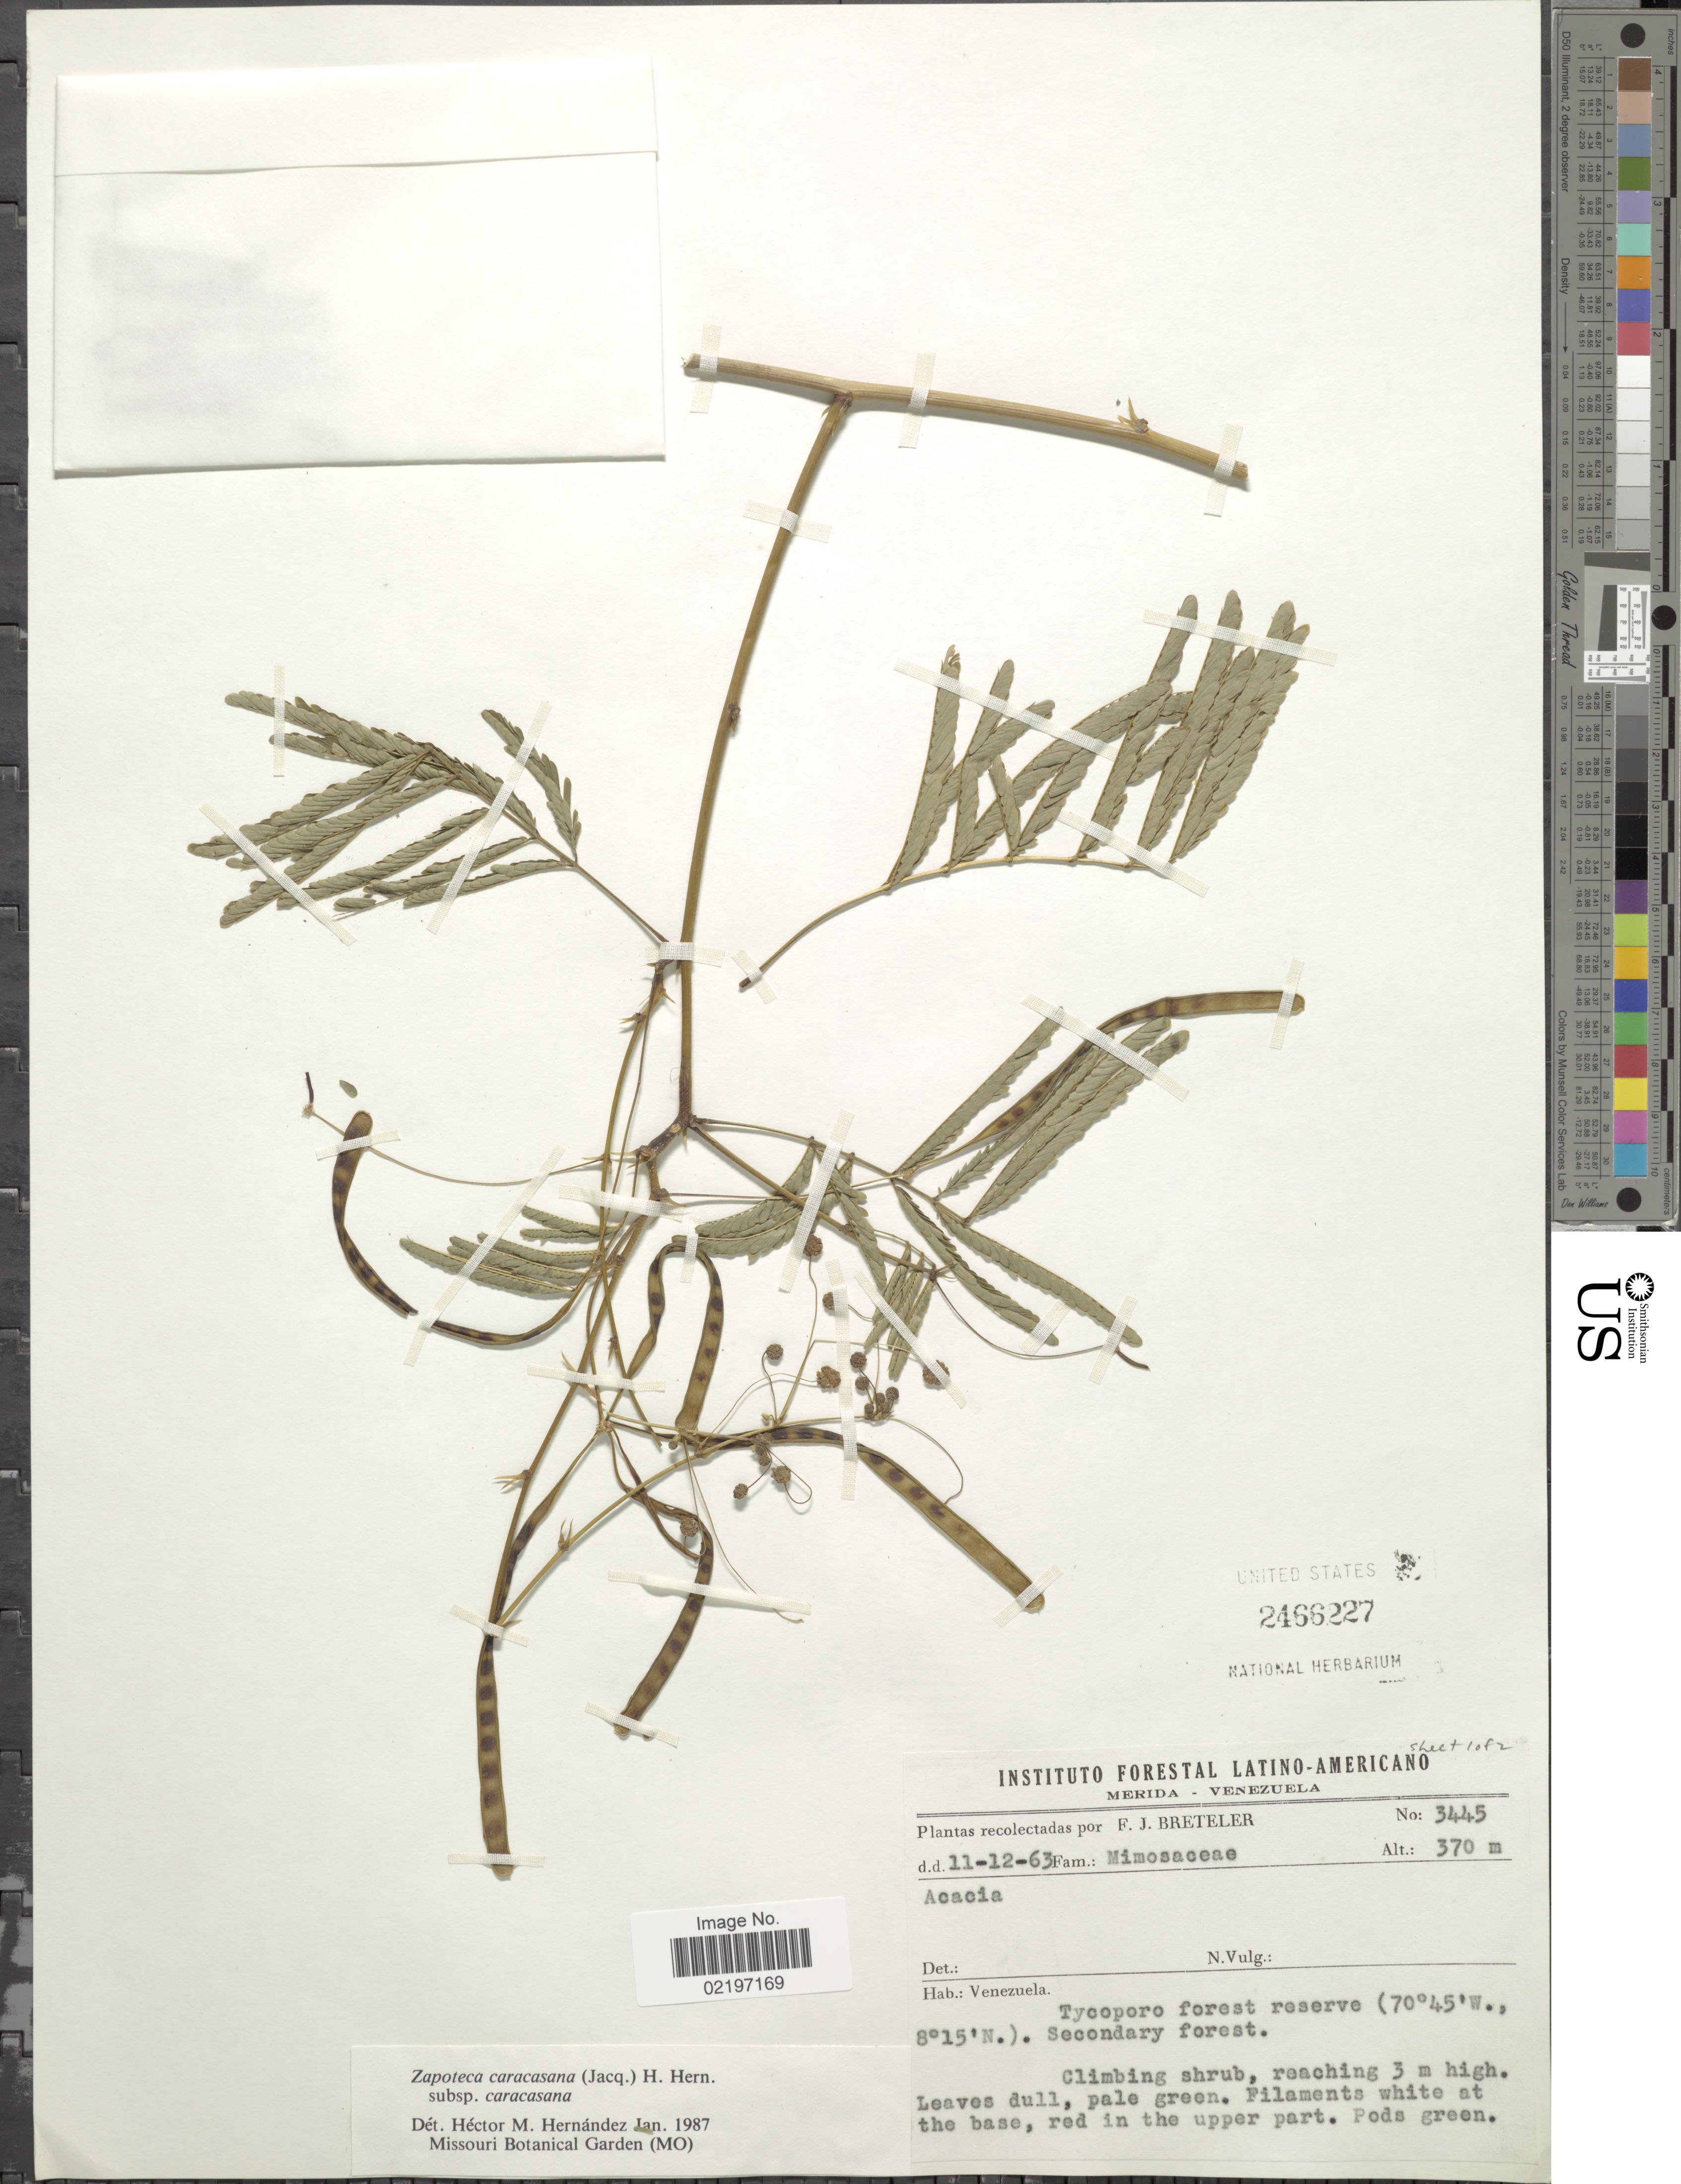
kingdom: Plantae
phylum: Tracheophyta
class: Magnoliopsida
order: Fabales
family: Fabaceae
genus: Zapoteca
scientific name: Zapoteca caracasana subsp. caracasana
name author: (Jacq.) H.M. Hern.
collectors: F. J. Breteler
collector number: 3445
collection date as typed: Transcribed d/m/y: 11/12/63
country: Venezuela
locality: Tycoporo forest reserve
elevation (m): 370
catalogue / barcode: US 2466227